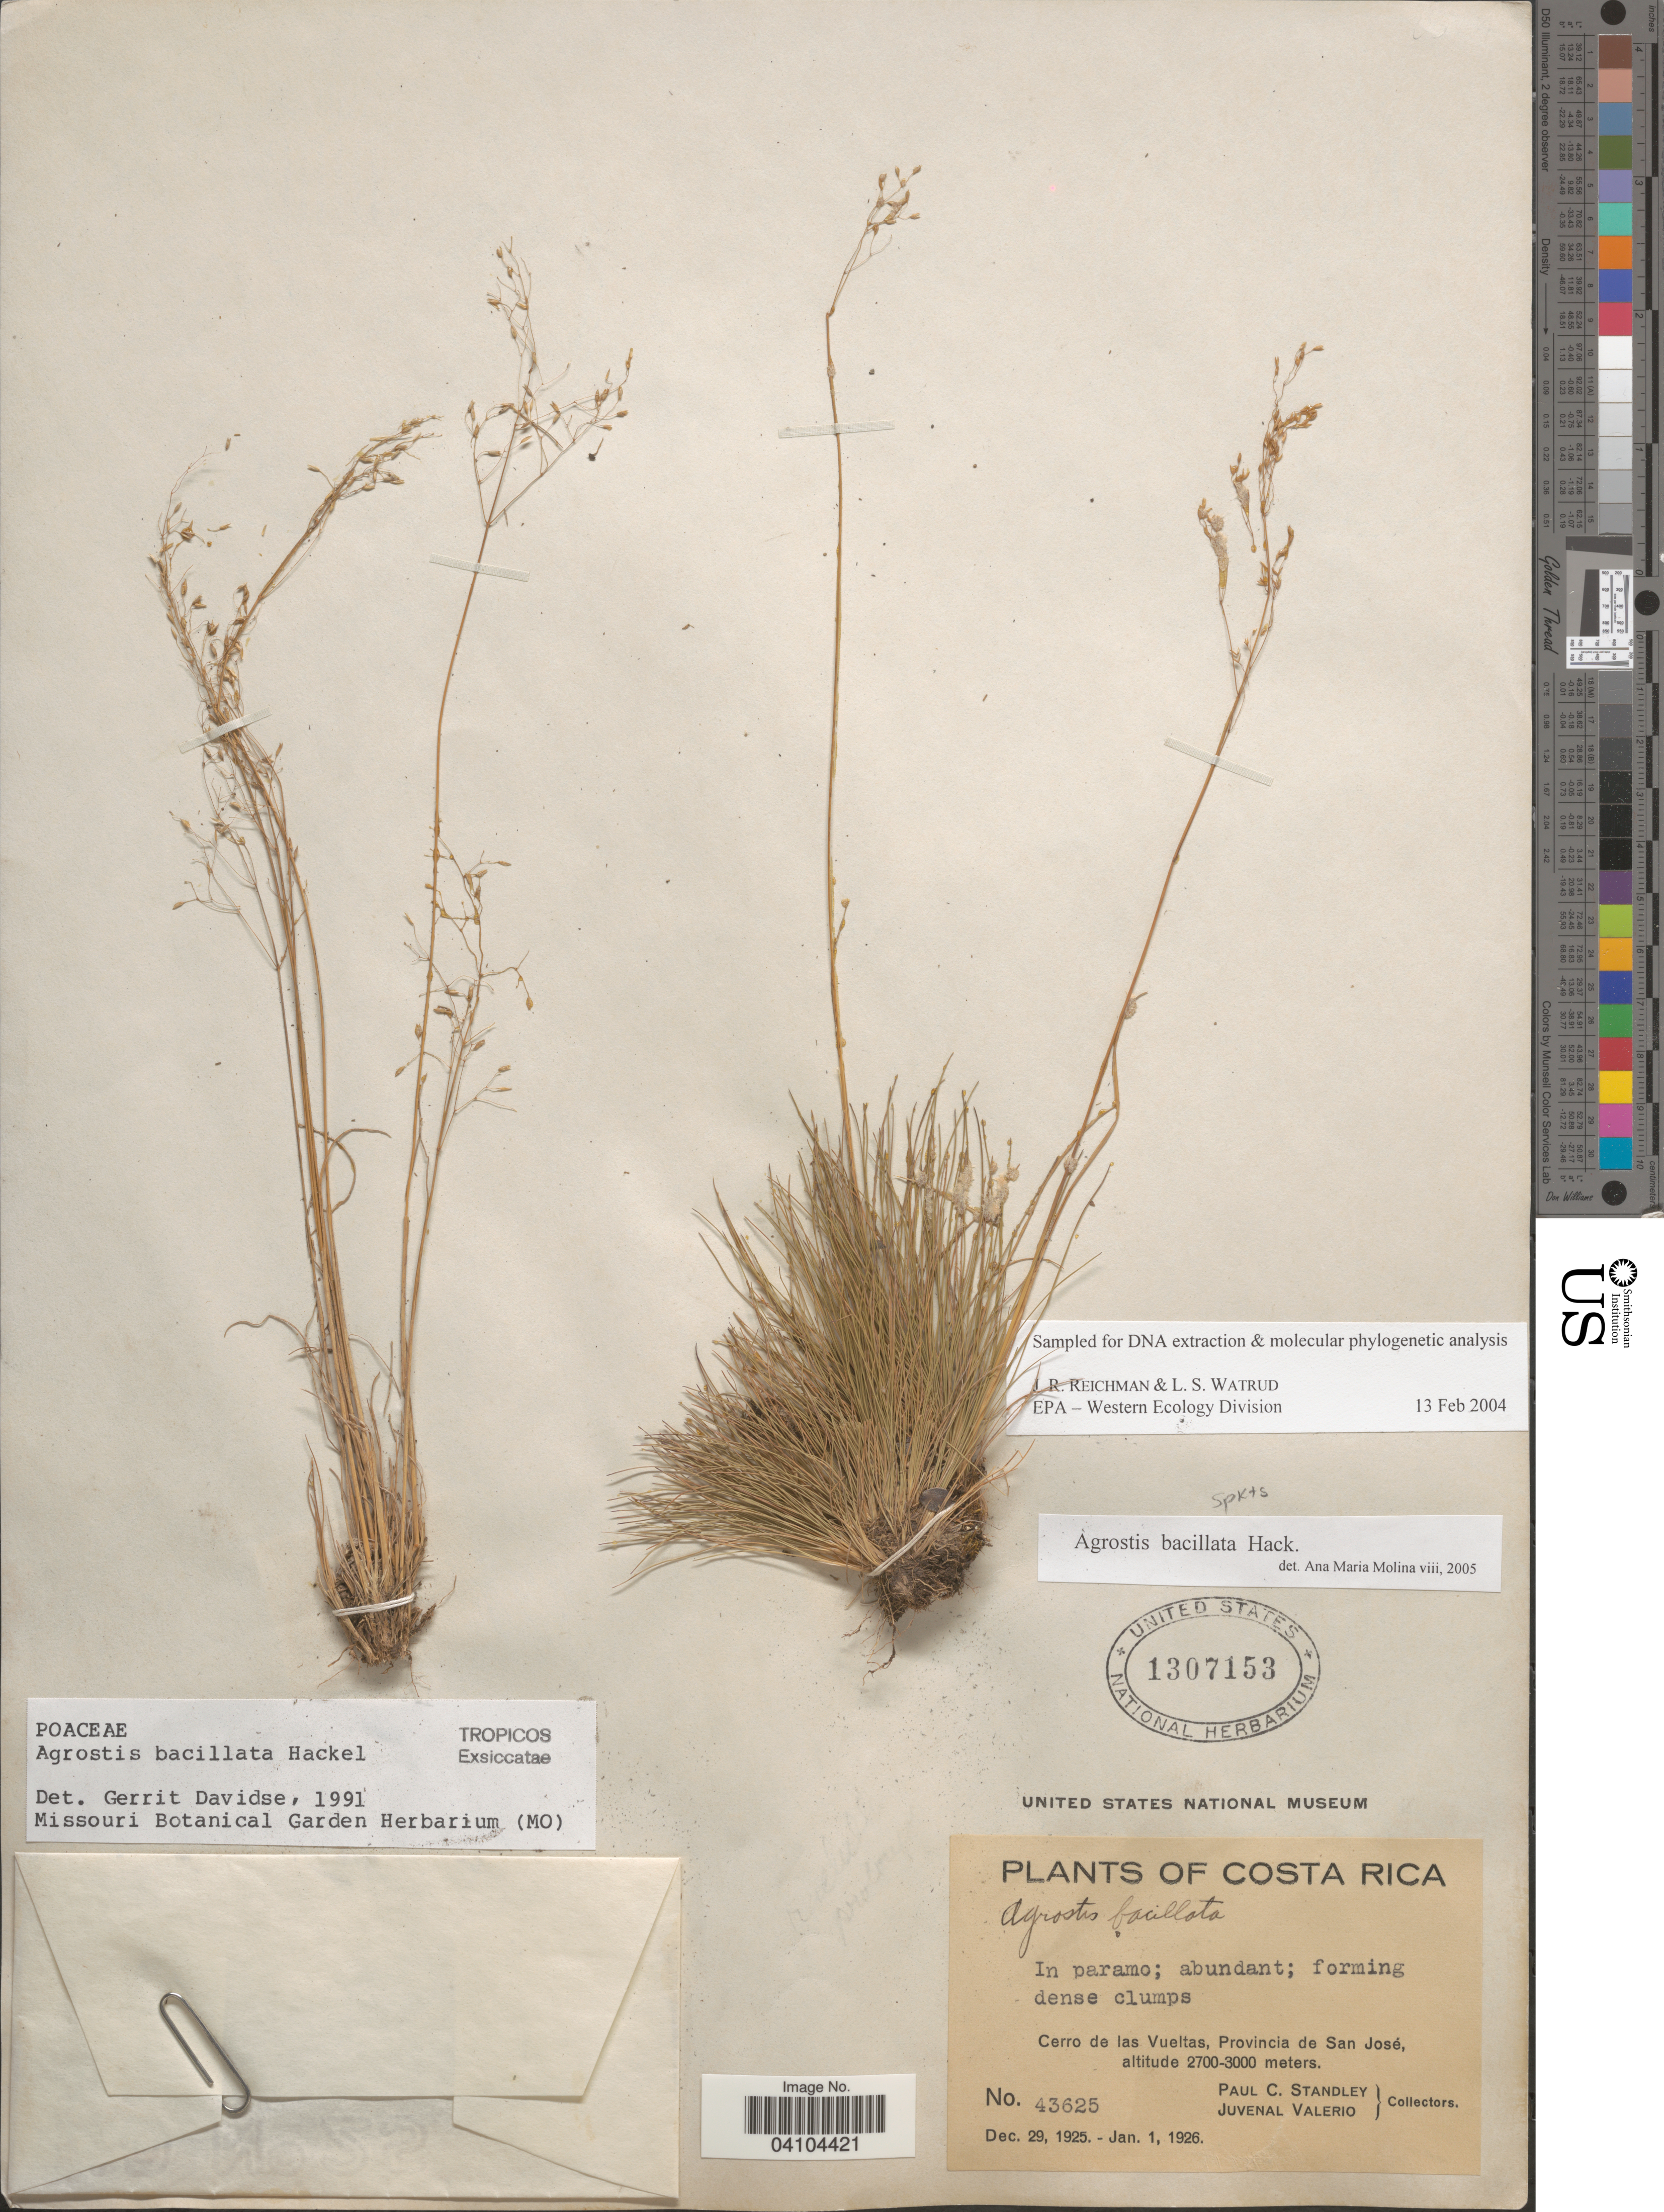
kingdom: Plantae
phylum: Tracheophyta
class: Liliopsida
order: Poales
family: Poaceae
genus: Agrostis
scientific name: Agrostis bacillata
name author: Hack.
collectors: P. C. Standley & J. Valerio R.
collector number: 43625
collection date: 1925-12-29/1926-01-01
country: Costa Rica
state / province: San José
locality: Cerro de las Vueltas.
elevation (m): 2700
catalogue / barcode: US 1307153